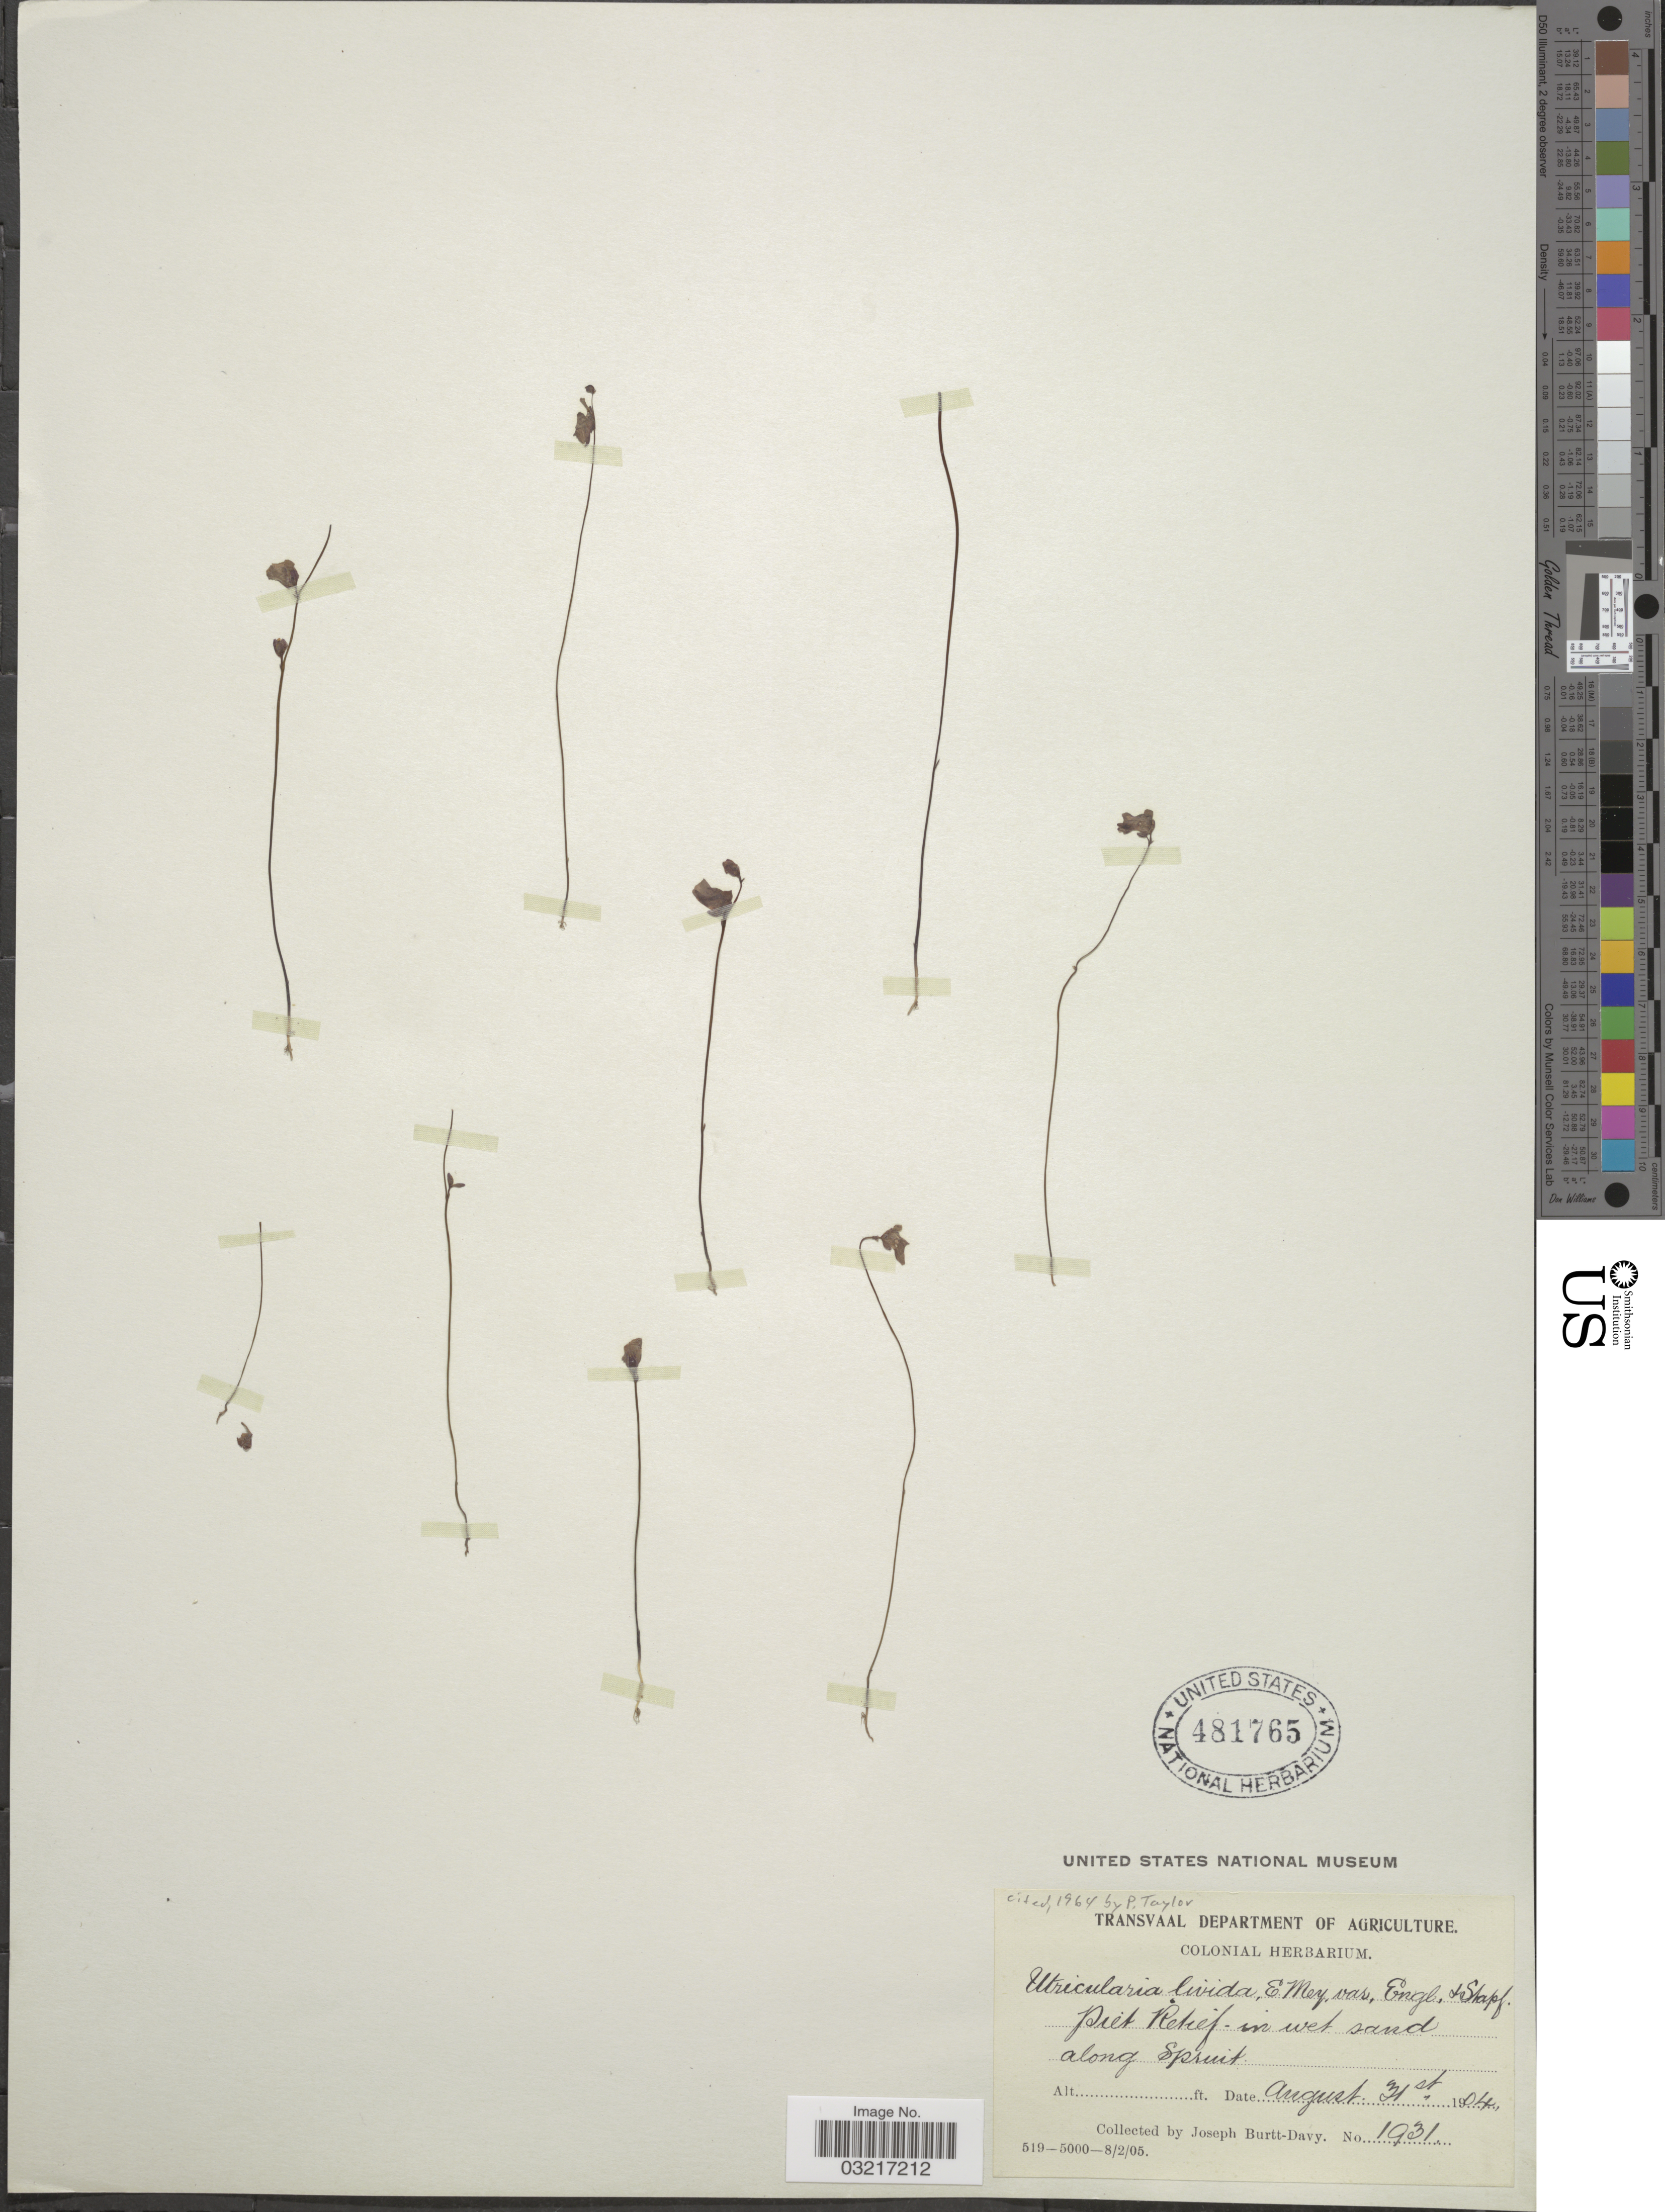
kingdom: Plantae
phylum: Tracheophyta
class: Magnoliopsida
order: Lamiales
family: Lentibulariaceae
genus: Utricularia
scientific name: Utricularia livida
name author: E. Mey.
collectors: J. Burtt Davy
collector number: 1931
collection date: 1904-08-31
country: South Africa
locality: Piet Retief- in wet sand along Spruit.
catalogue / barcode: US 481765